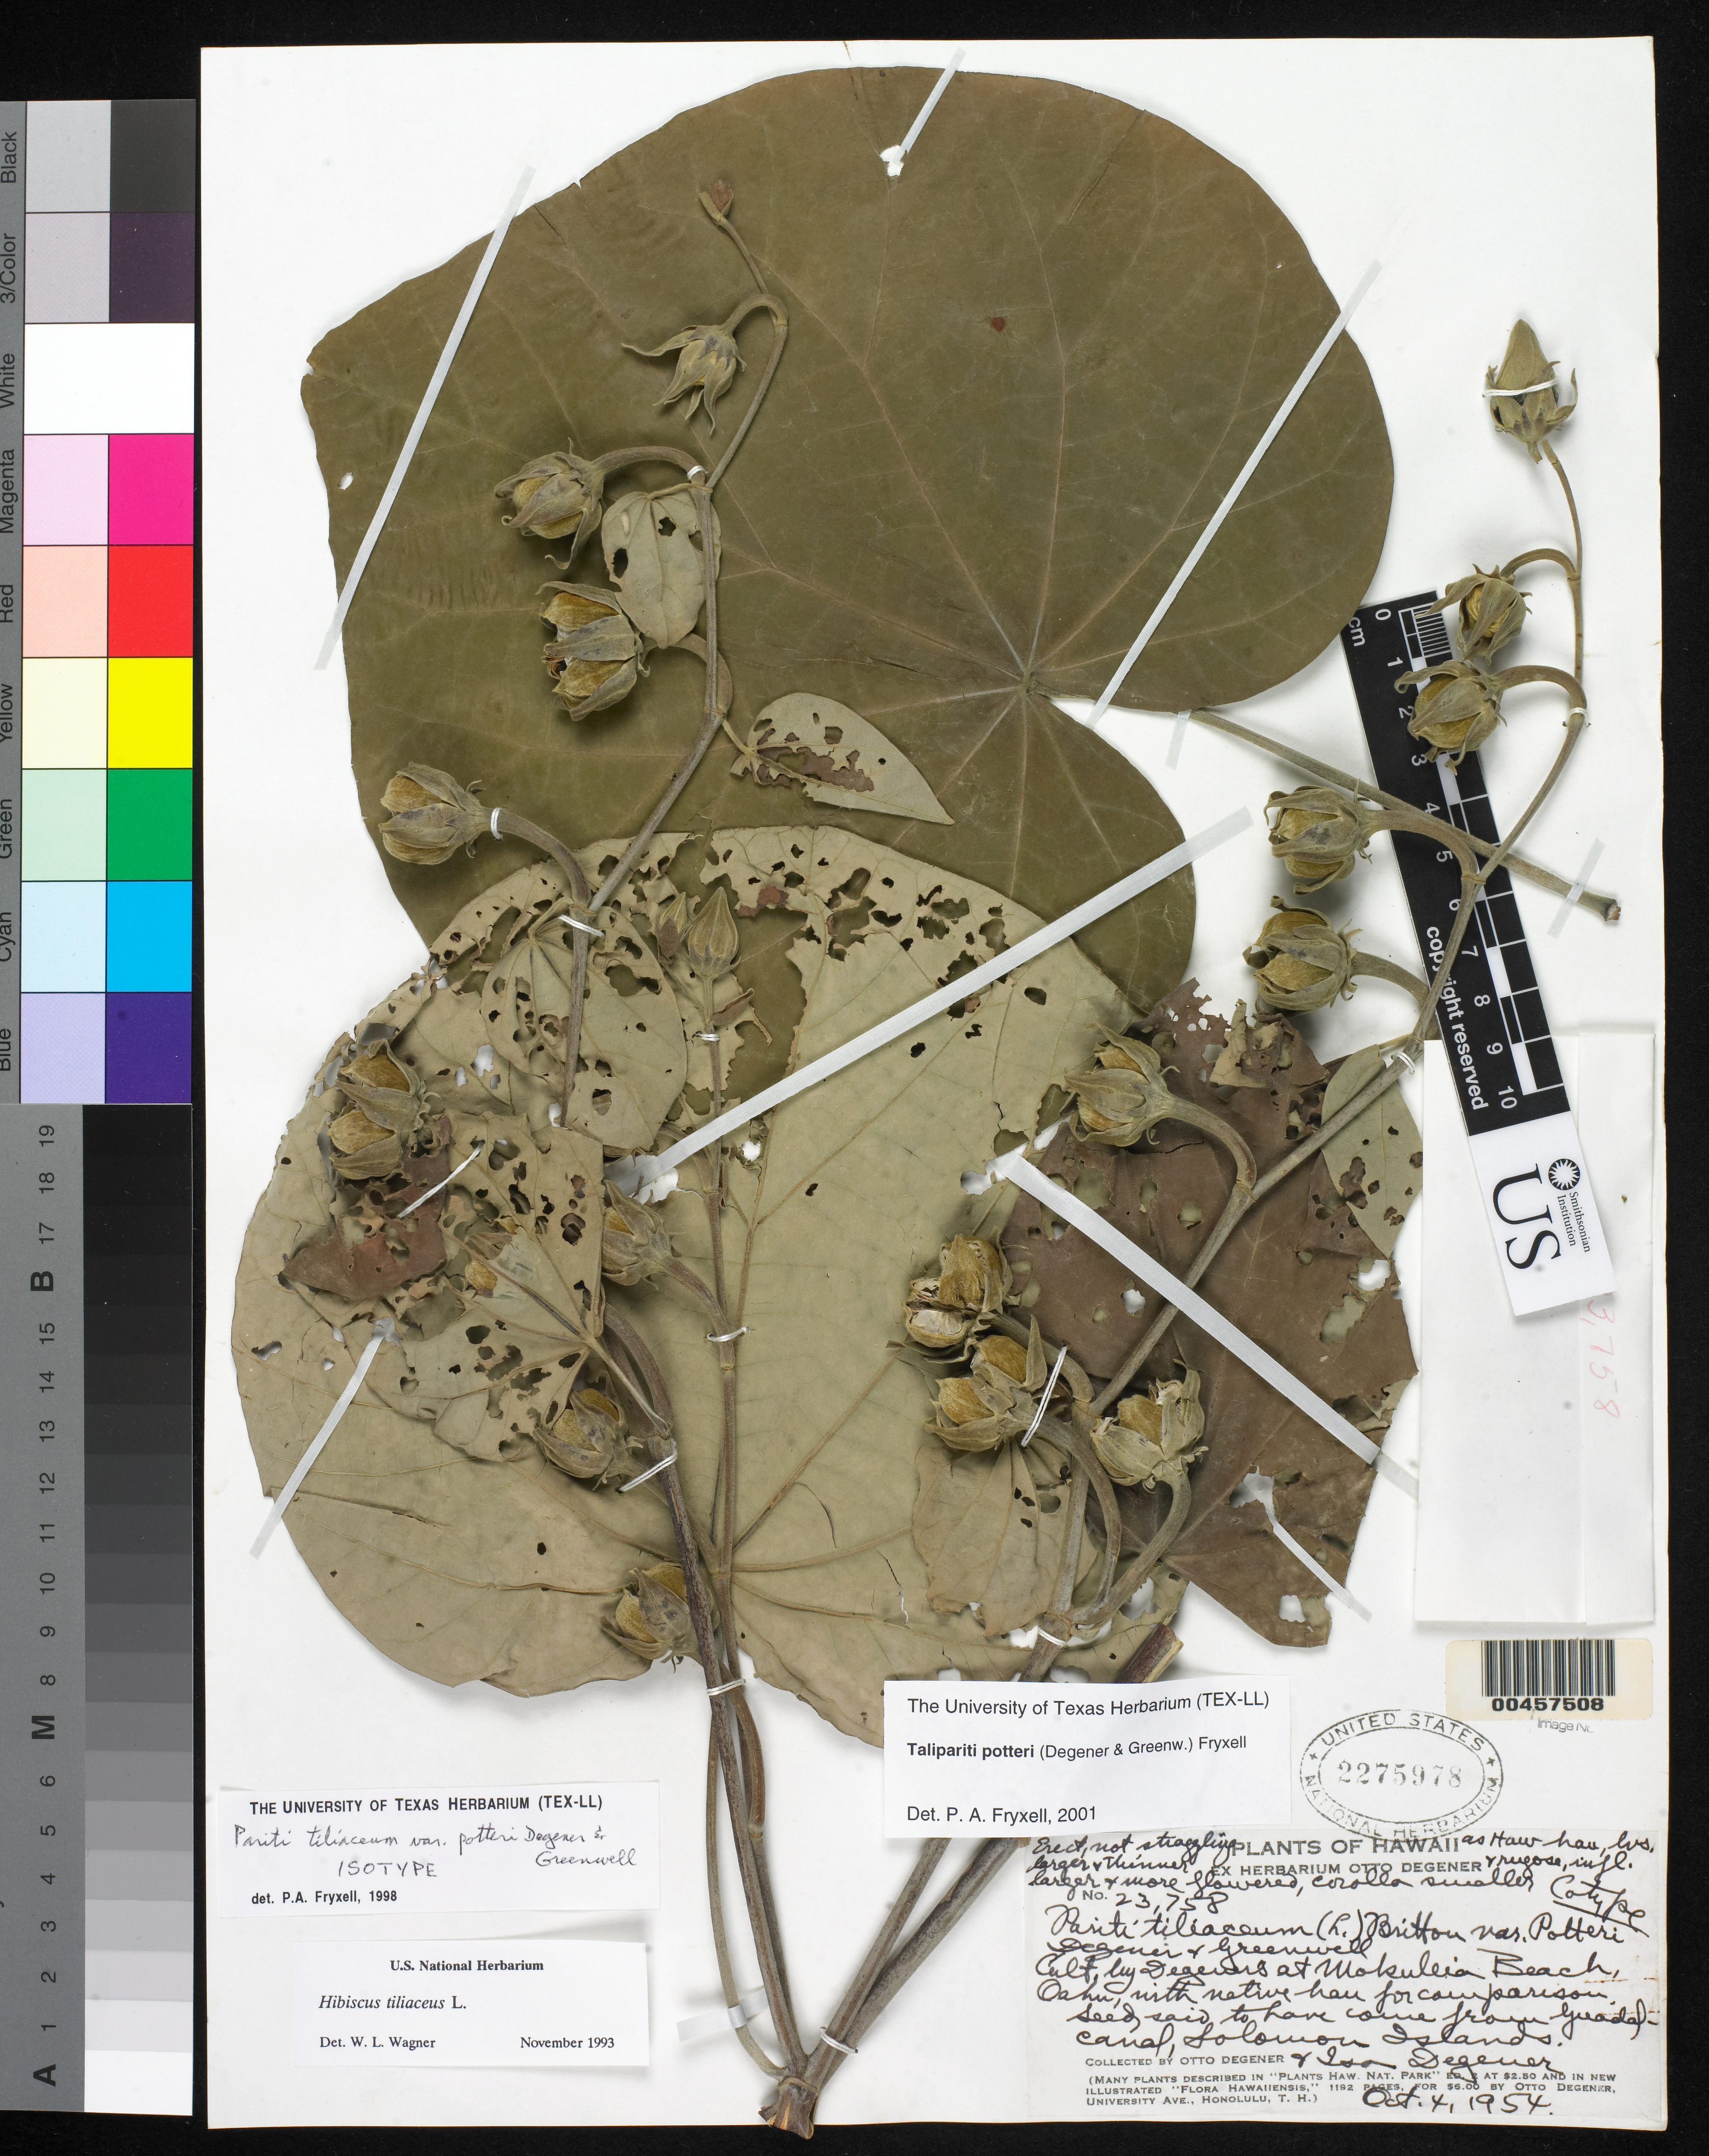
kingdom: Plantae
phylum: Tracheophyta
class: Magnoliopsida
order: Malvales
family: Malvaceae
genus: Pariti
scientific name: Pariti tiliaceum var. potteri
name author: O. Deg. & Greenwell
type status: Isotype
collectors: O. Degener & I. Degener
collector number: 23758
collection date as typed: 04 Oct 1954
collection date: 1954-10-04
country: United States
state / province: Hawaii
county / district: Honolulu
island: Oahu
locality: Mokuleia Beach.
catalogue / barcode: US 2275978